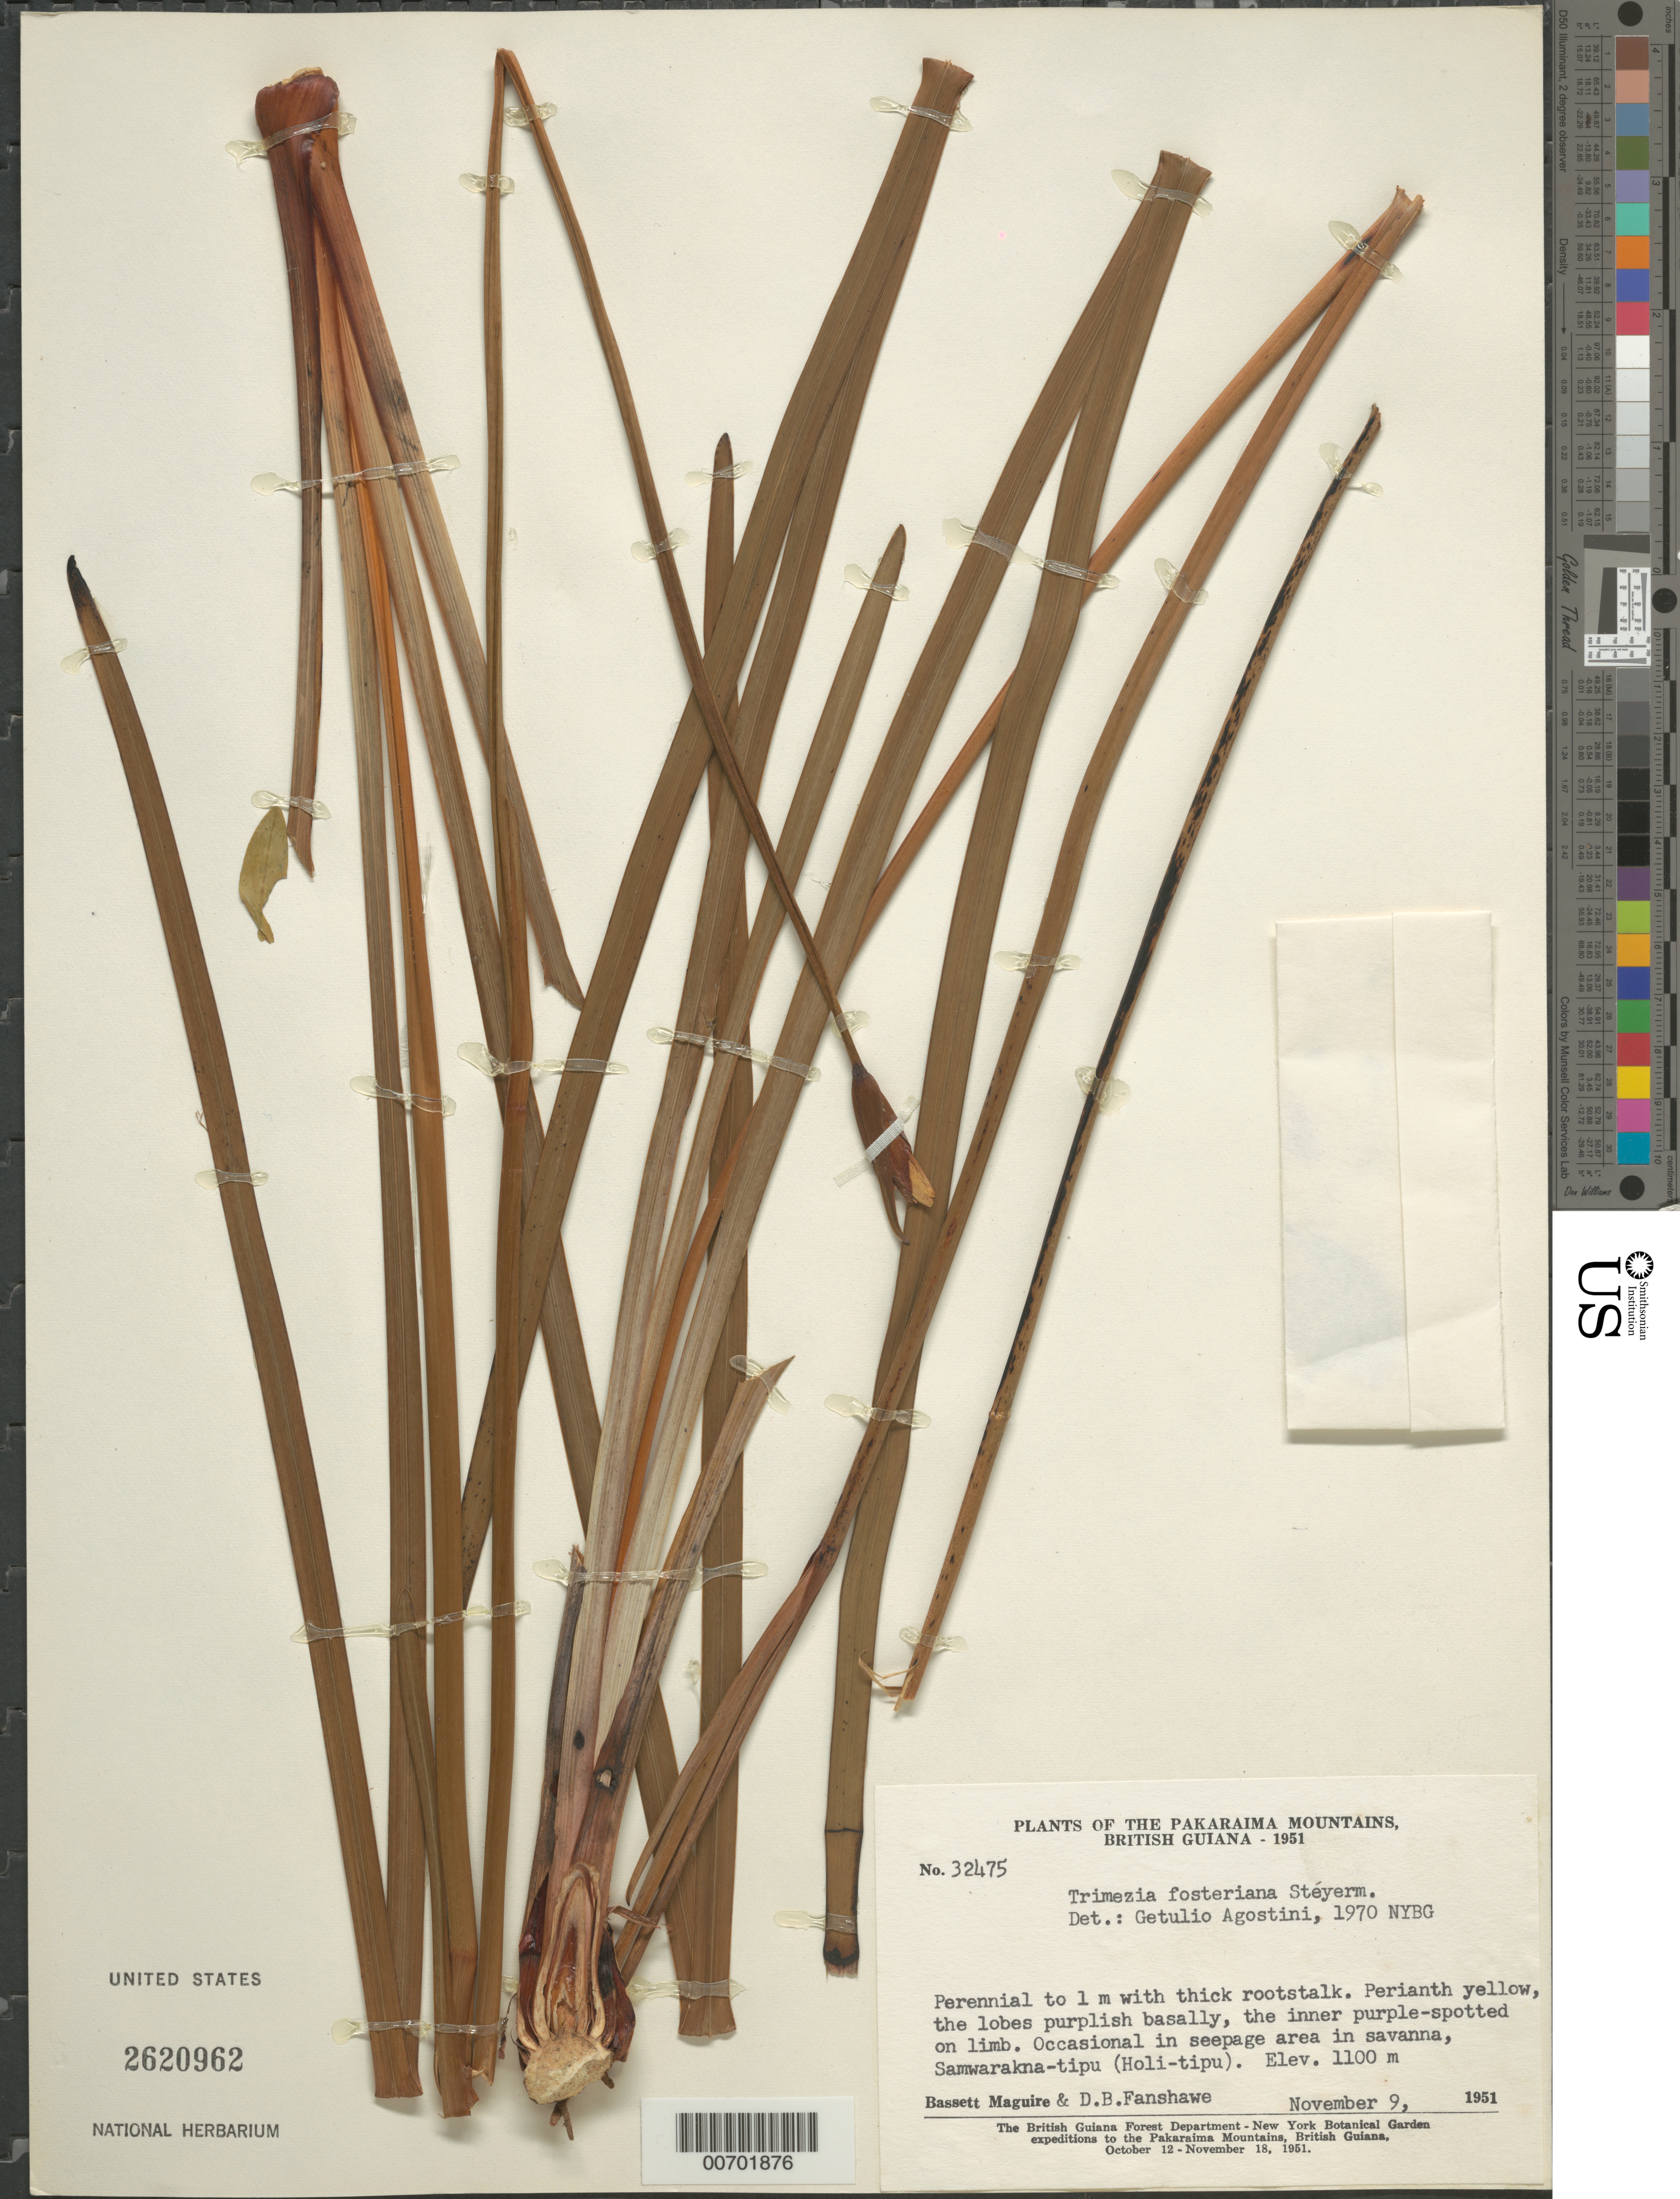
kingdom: Plantae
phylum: Tracheophyta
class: Liliopsida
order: Asparagales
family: Iridaceae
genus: Trimezia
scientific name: Trimezia fosteriana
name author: Steyerm.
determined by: Agostini, G.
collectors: B. Maguire & D. B. Fanshawe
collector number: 32475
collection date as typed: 9-Nov-51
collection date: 1951-11-09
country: Guyana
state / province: Cuyuni-Mazaruni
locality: Samwarakna-tipu (Holi-tipu), Kamarang River - Wenamu Trail, Pakaraima Mts.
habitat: Seepage area in savanna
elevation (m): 1100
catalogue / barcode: US 2620962